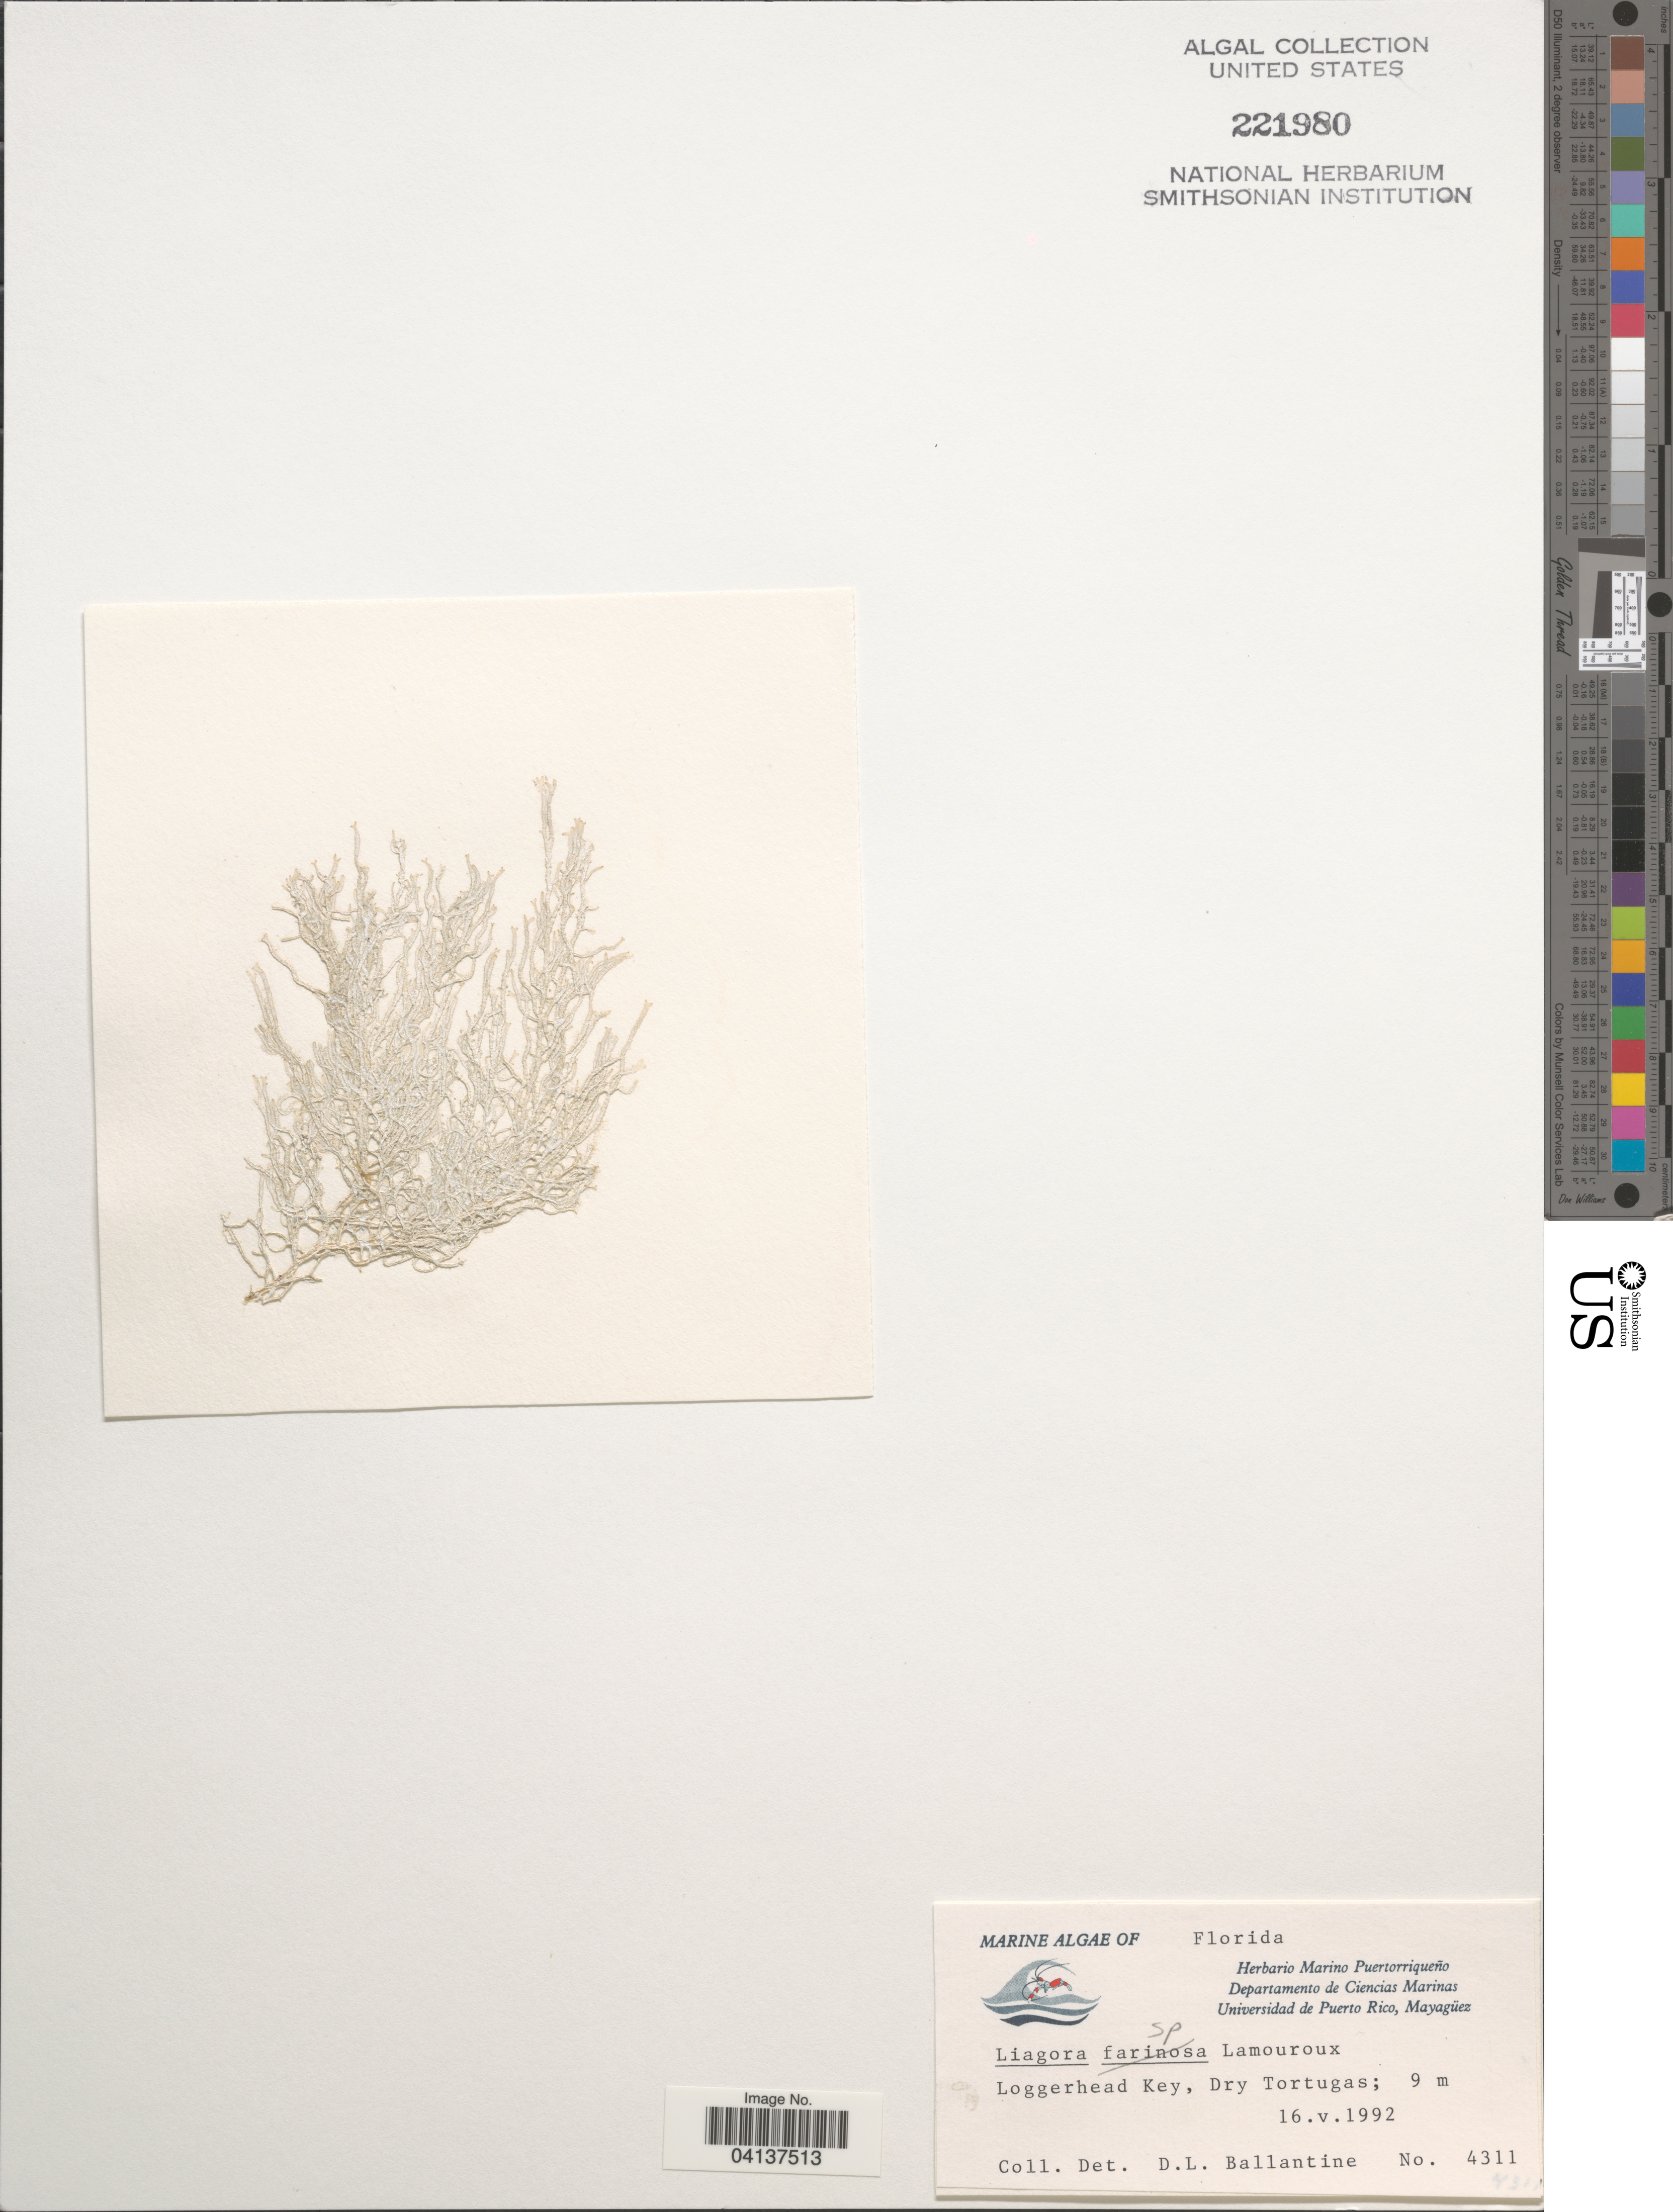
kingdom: Plantae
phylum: Rhodophyta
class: Florideophyceae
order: Nemaliales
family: Liagoraceae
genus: Liagora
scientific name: Liagora sp.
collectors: D.L. Ballantine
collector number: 4311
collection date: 1992-05-16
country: United States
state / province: Florida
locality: Loggerhead Key, Dry Tortugas.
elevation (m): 9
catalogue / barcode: US 221980